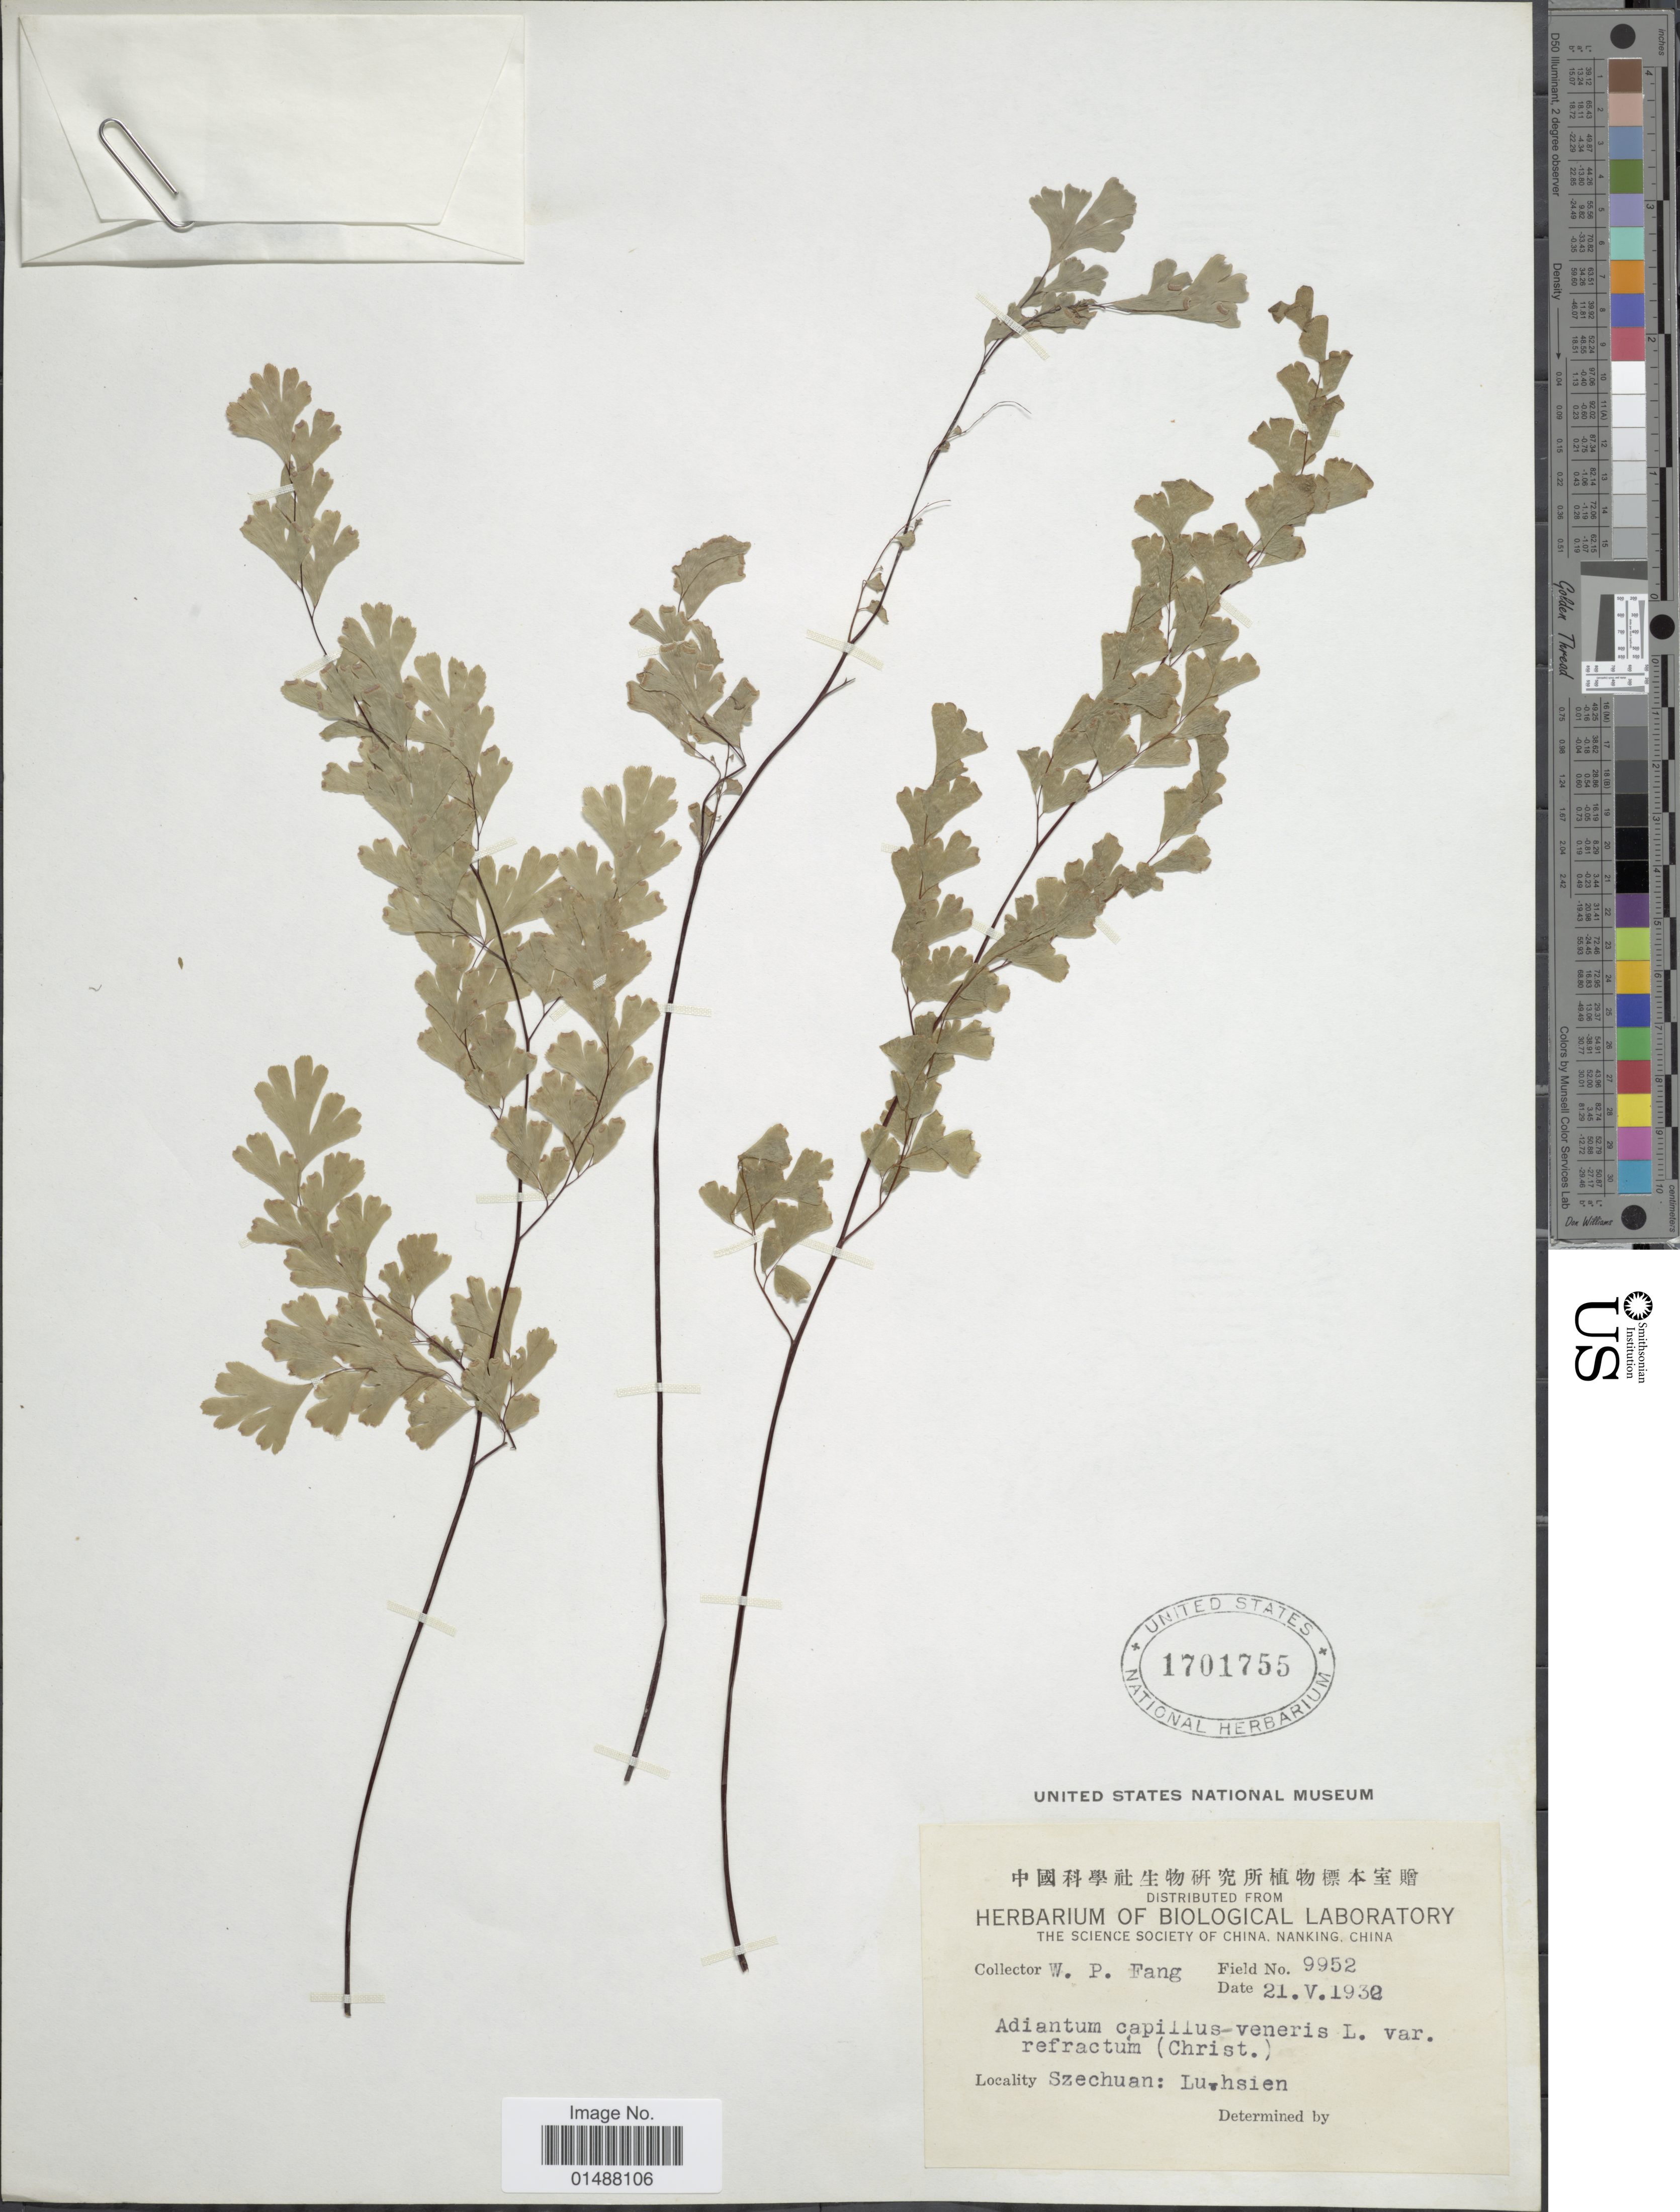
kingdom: Plantae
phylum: Tracheophyta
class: Polypodiopsida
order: Polypodiales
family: Pteridaceae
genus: Adiantum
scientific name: Adiantum capillus-veneris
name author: L.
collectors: W. P. Fang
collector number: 9952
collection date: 1932-05-21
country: China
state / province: Sichuan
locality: Lu-hsien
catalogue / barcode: US 1701755